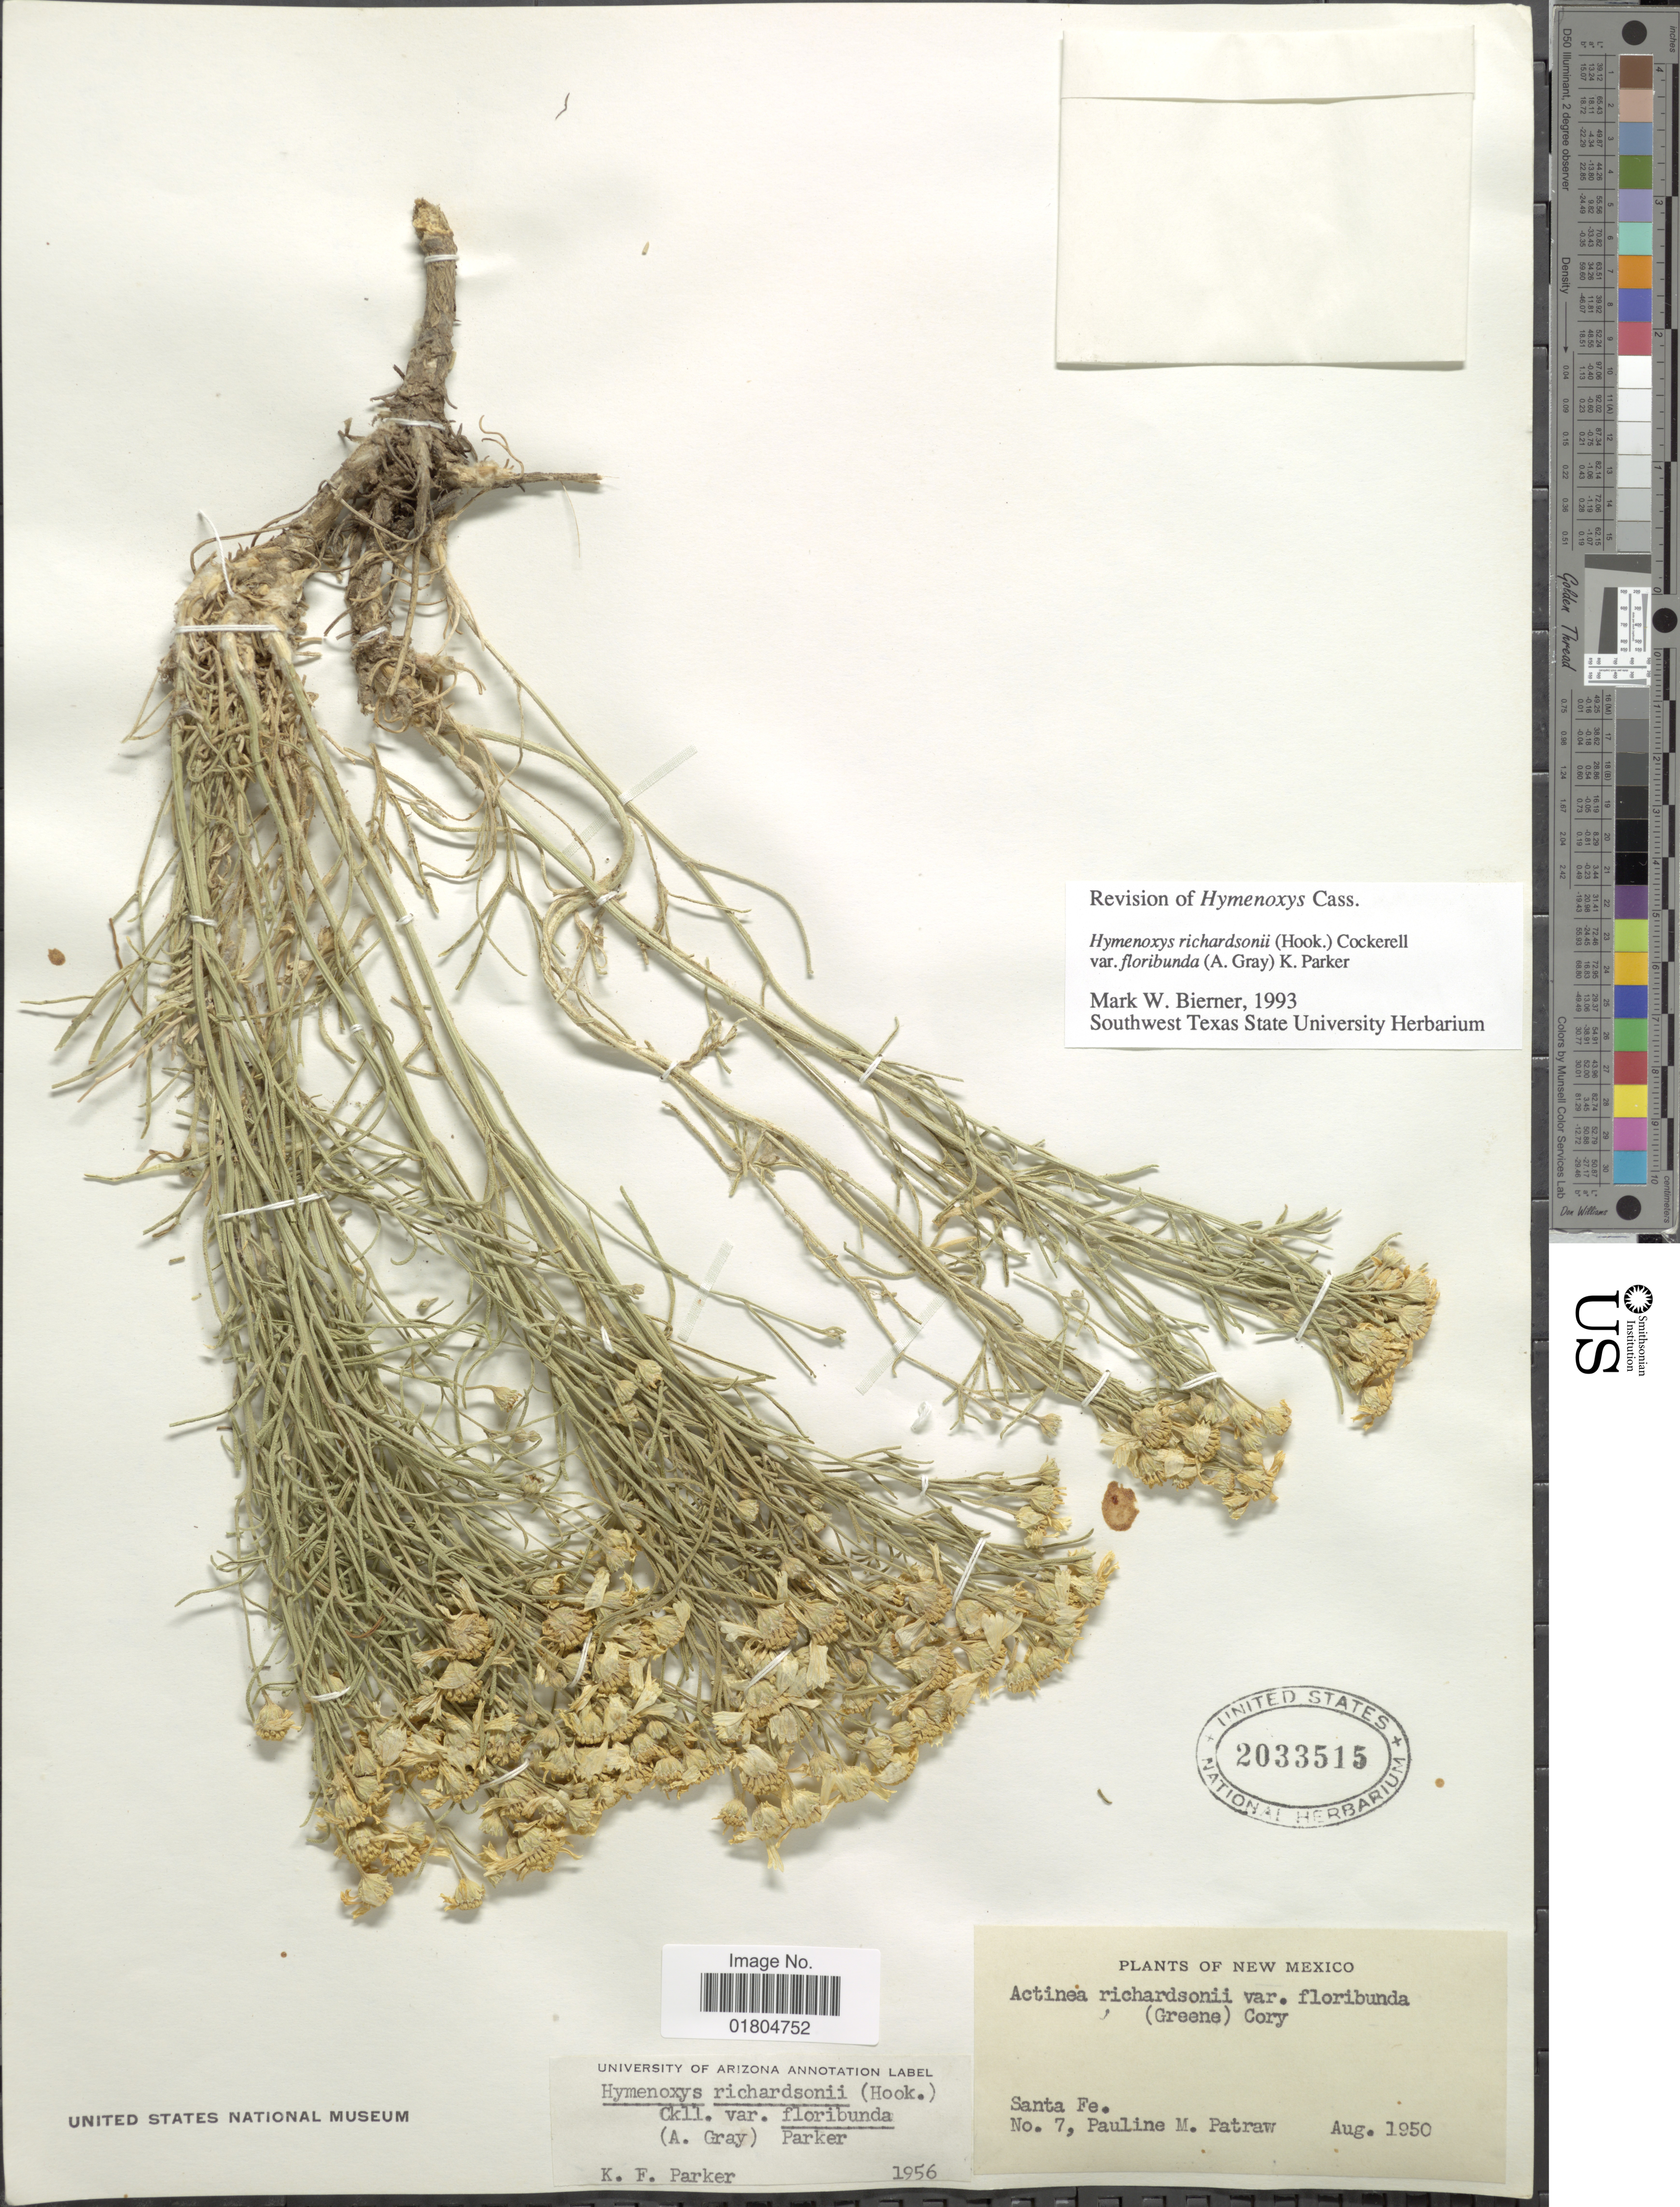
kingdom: Plantae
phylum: Tracheophyta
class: Magnoliopsida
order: Asterales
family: Asteraceae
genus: Hymenoxys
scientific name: Hymenoxys richardsonii var. floribunda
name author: (A. Gray) K.F. Parker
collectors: P. Patraw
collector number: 7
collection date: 1950-08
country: United States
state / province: New Mexico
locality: Santa Fe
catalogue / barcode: US 2033515